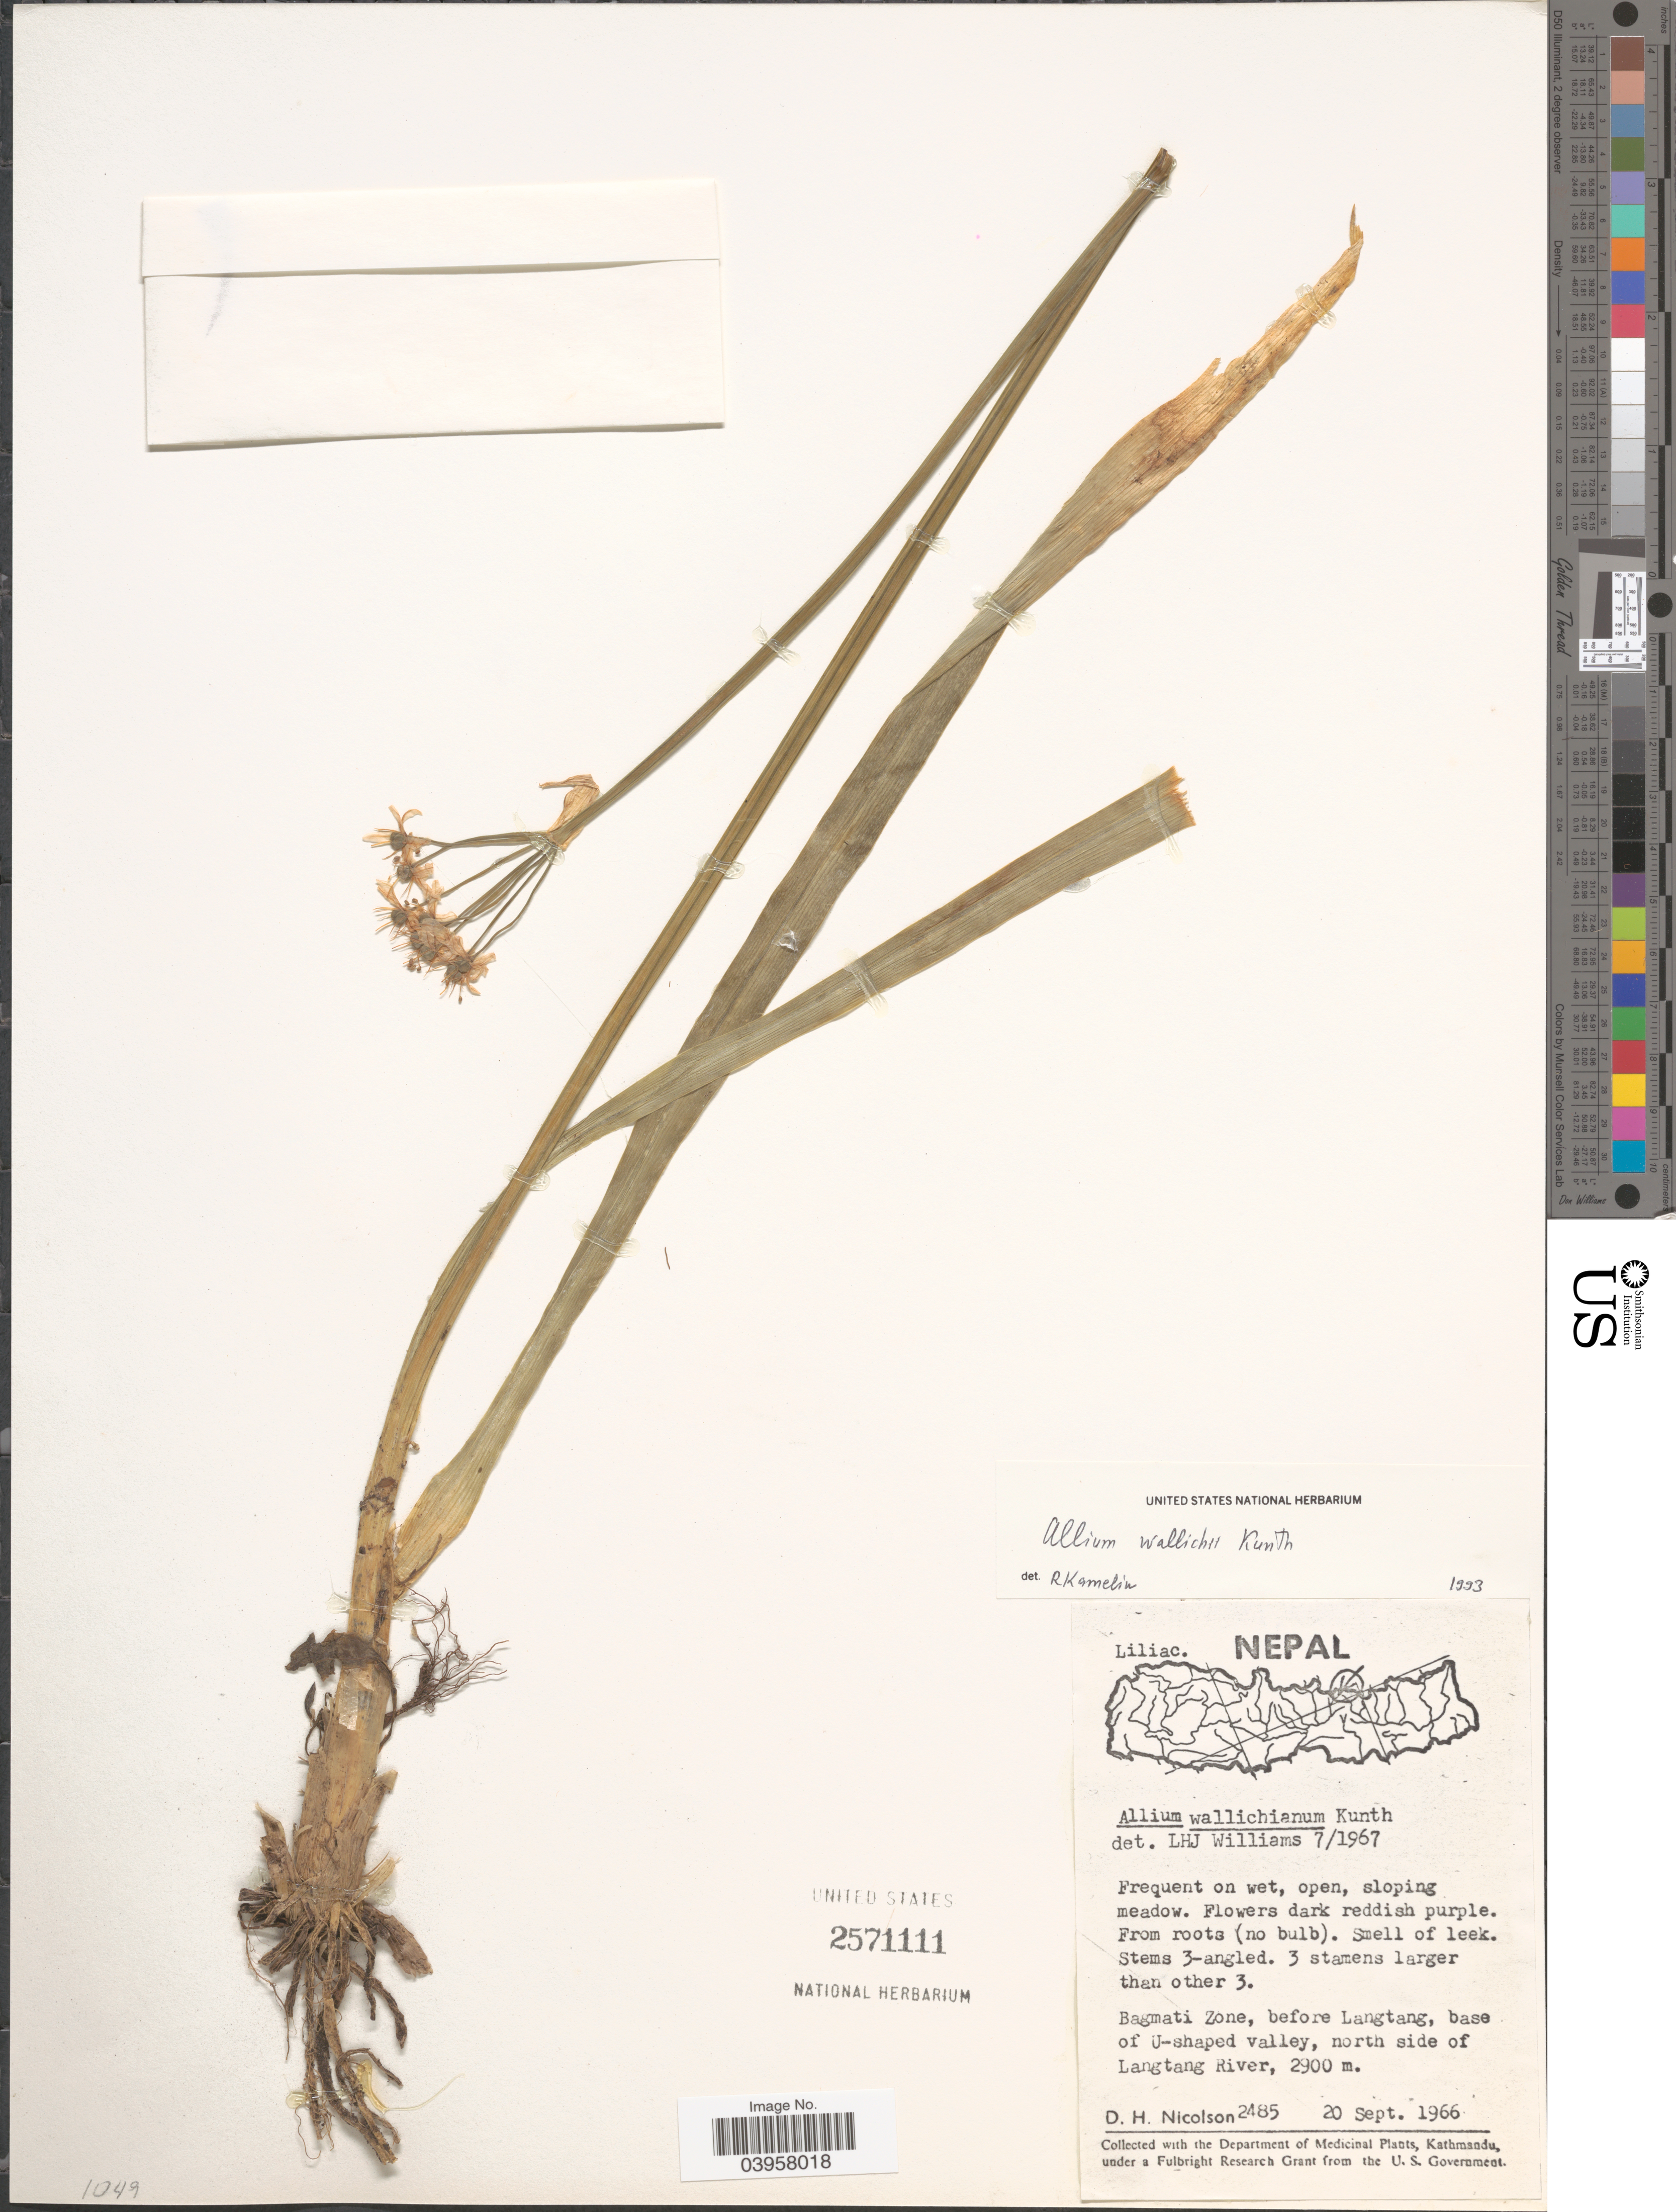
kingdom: Plantae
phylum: Tracheophyta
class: Liliopsida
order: Asparagales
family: Amaryllidaceae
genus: Allium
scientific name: Allium wallichii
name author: Kunth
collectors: D. H. Nicolson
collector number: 2485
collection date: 1966-09-20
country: Nepal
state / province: Bagmati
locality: Bagmati Zone, before Langtang, base of U-shaped valley, north side of Langtang River.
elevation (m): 2900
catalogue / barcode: US 2571111